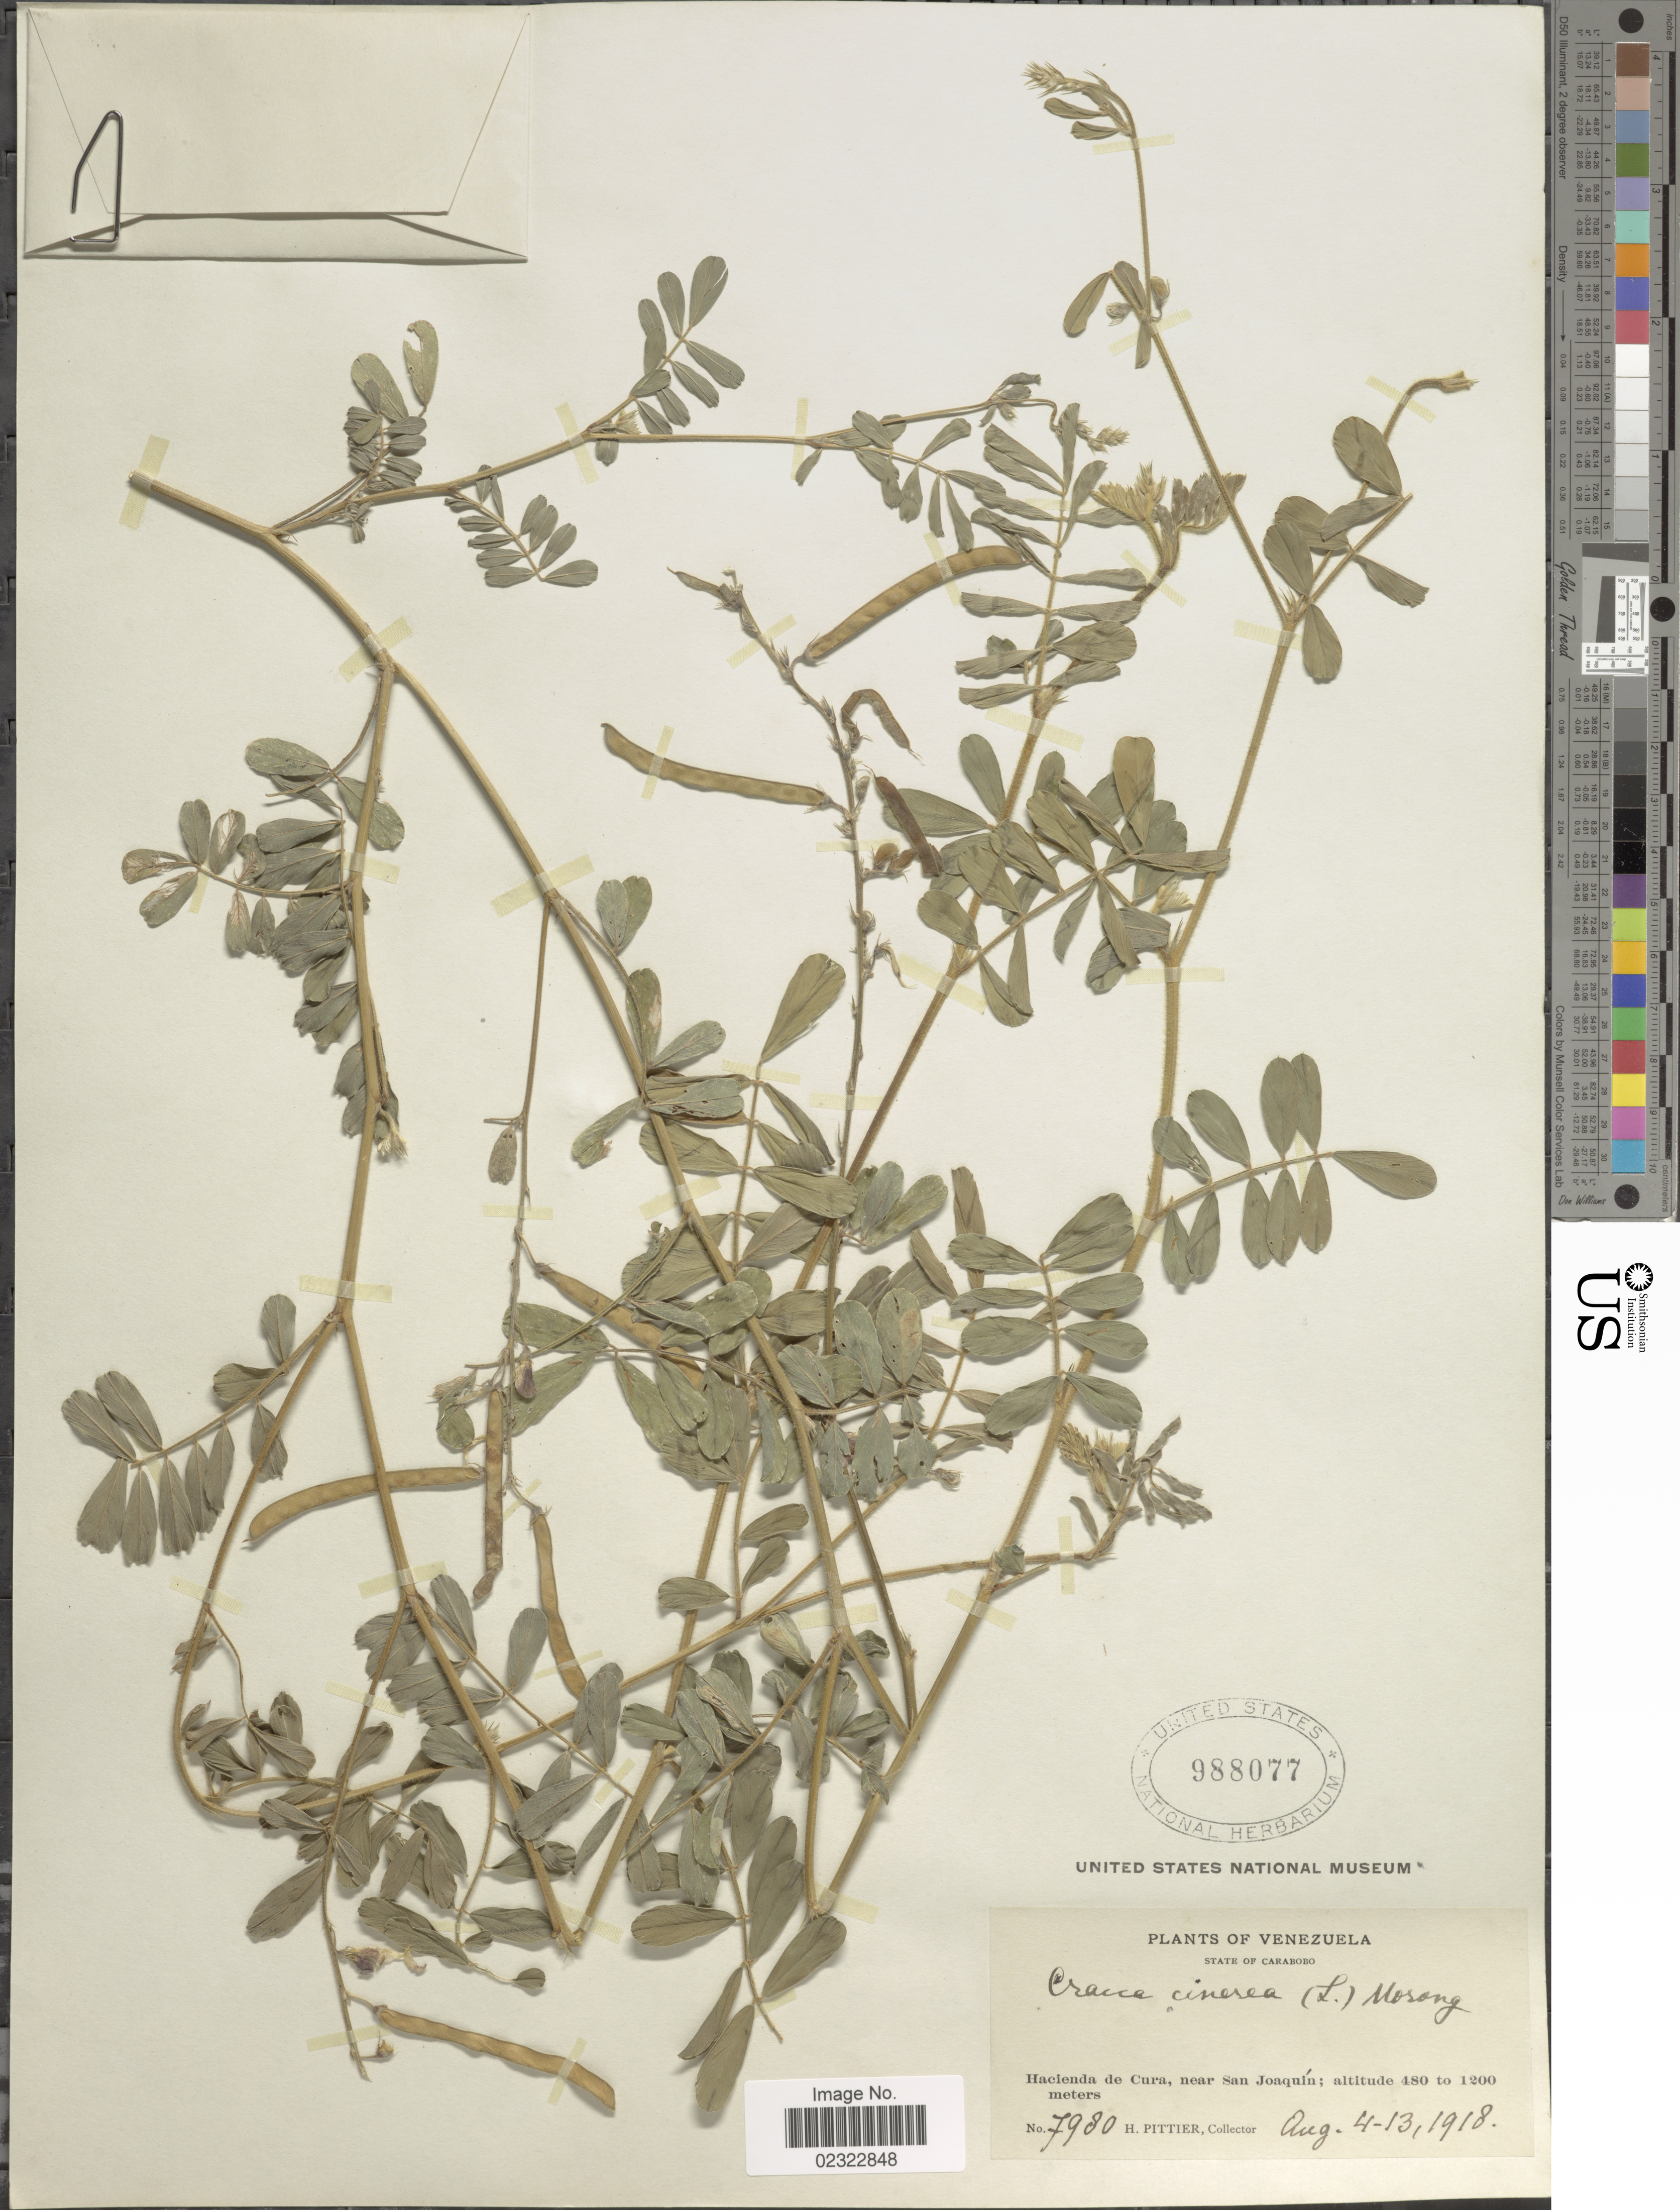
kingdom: Plantae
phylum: Tracheophyta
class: Magnoliopsida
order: Fabales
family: Fabaceae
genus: Tephrosia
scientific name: Tephrosia cinerea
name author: (L.) Pers.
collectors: H. F. Pittier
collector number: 7980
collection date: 1918-08-04/1918-08-13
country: Venezuela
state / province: Carabobo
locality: State of Carabob, hacienda de Cura, near San Joaquin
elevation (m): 480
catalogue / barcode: US 988077